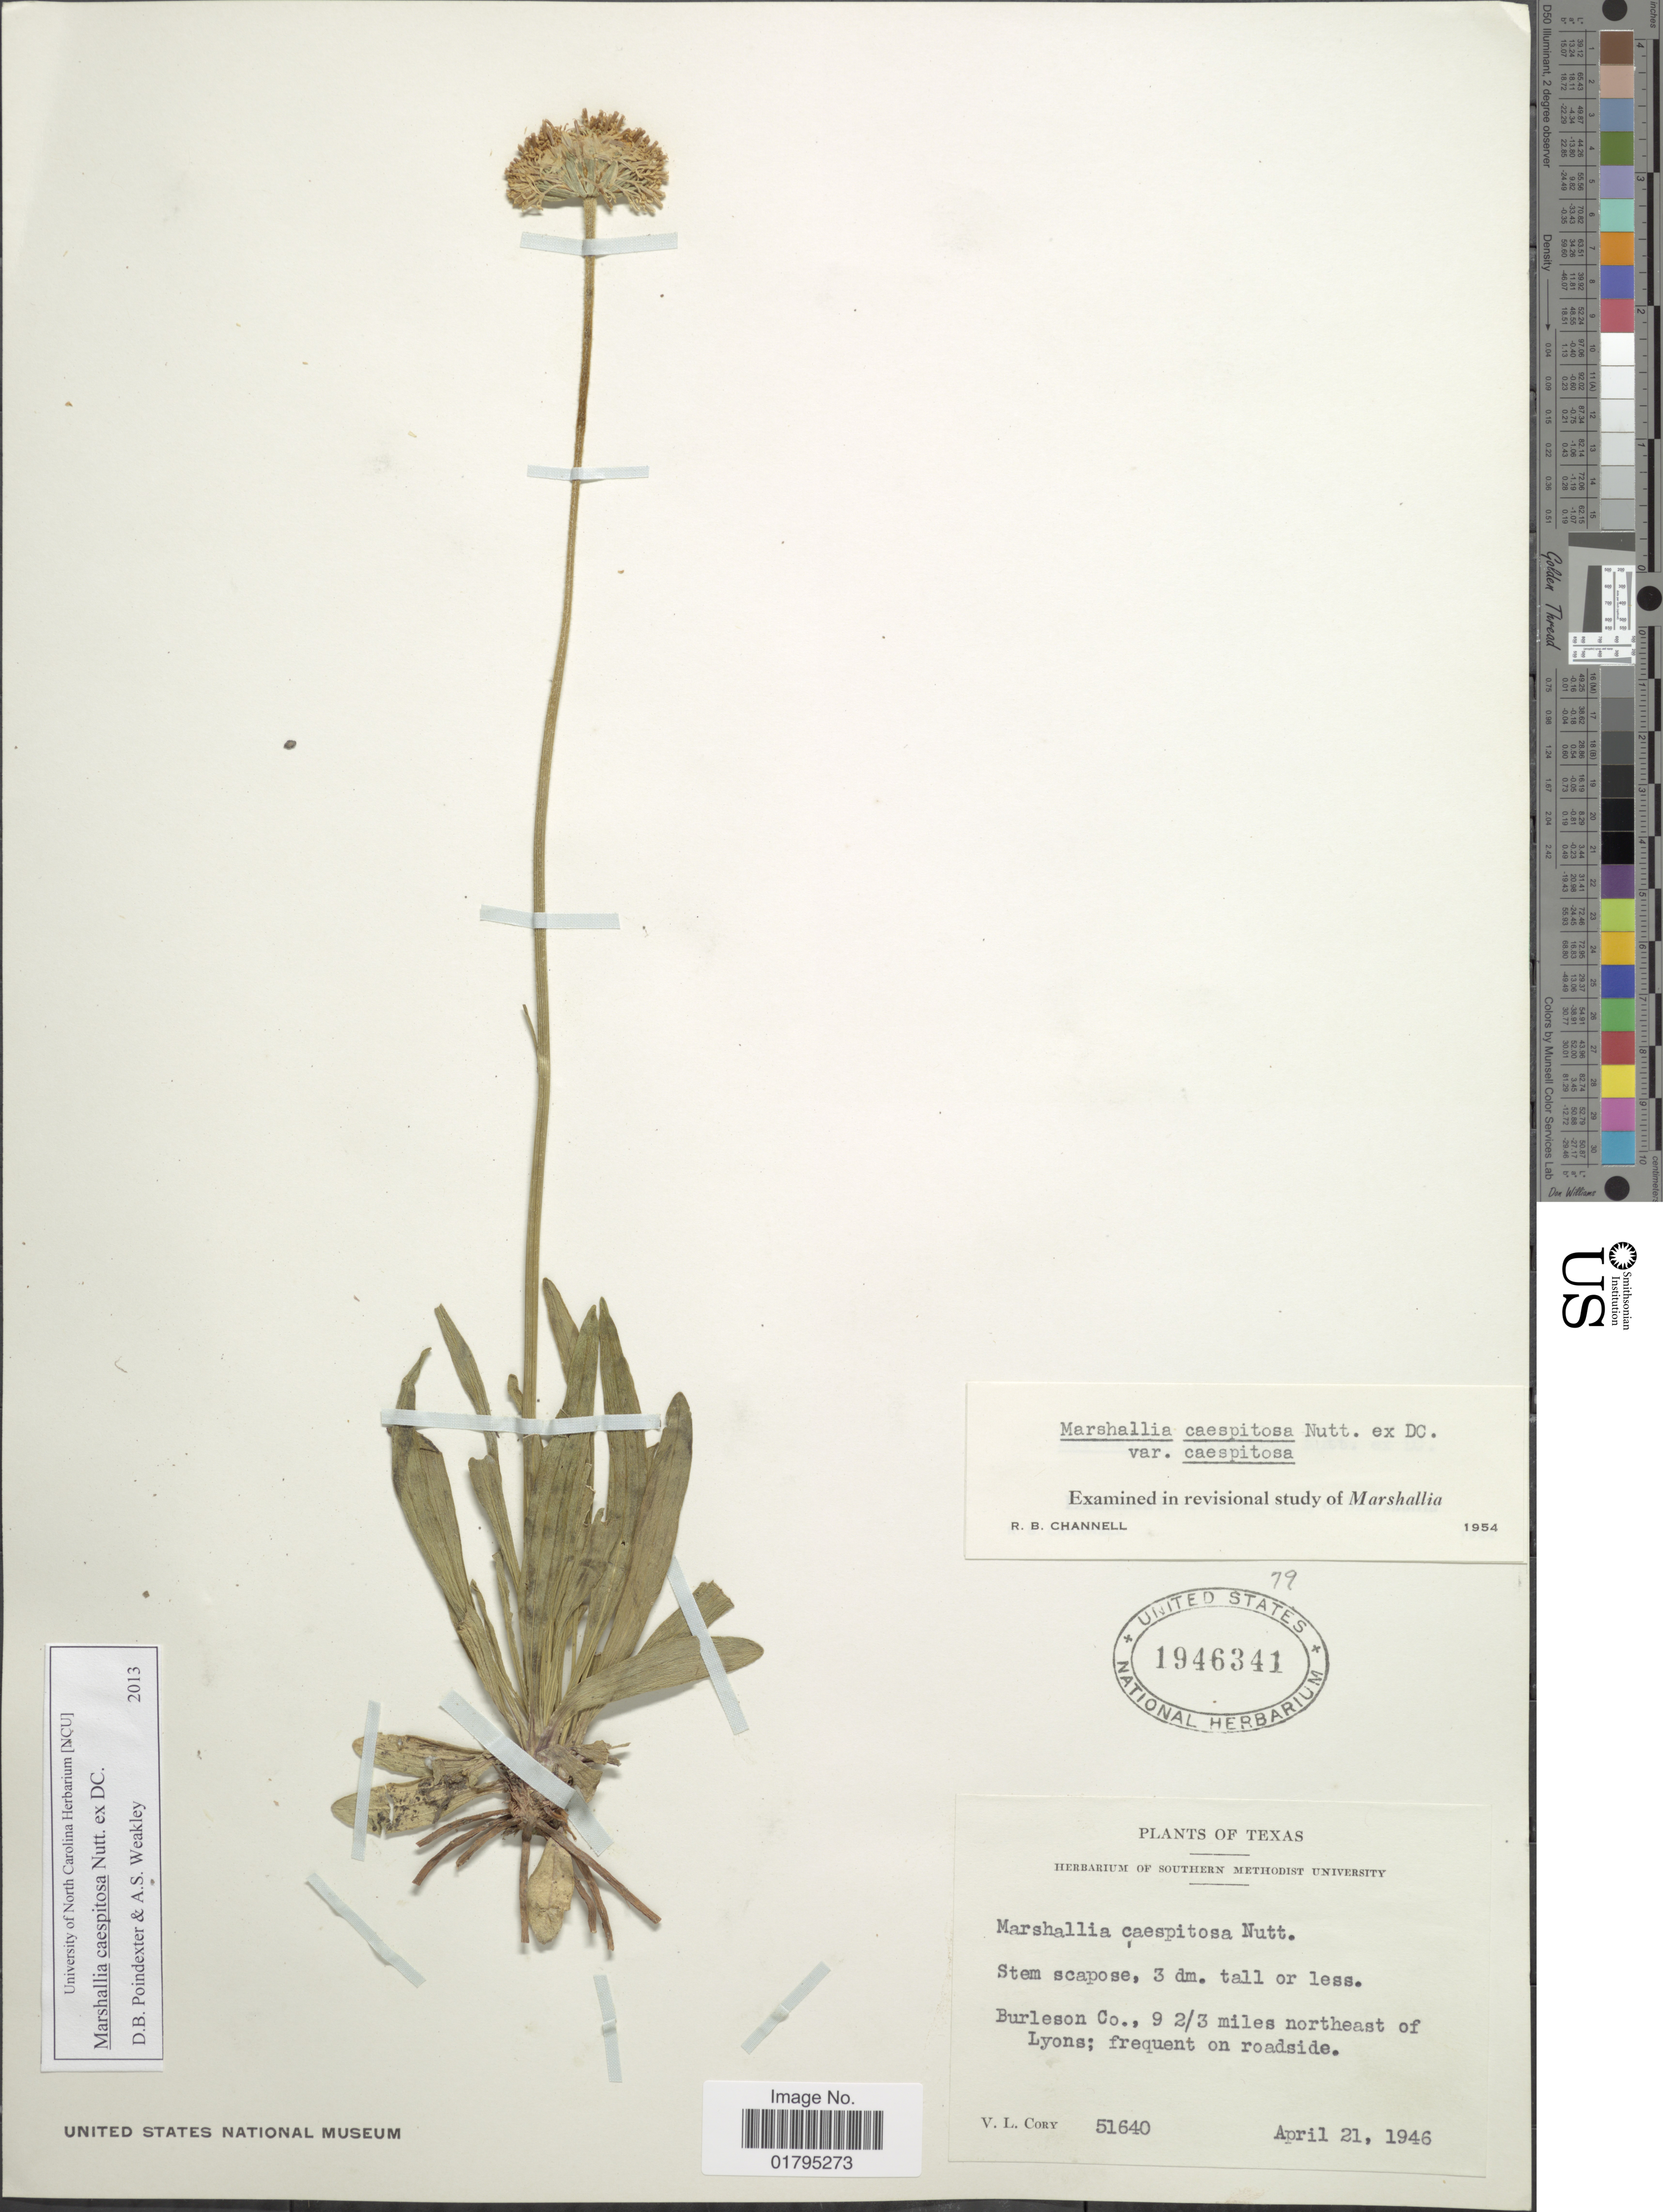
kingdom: Plantae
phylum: Tracheophyta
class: Magnoliopsida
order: Asterales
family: Asteraceae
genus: Marshallia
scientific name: Marshallia caespitosa var. caespitosa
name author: Nutt. ex DC.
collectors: V. Cory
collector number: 51640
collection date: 1946-04-21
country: United States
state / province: Texas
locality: Burlesob Co., 9 2/3 miles northeast of Lyons.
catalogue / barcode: US 1946341